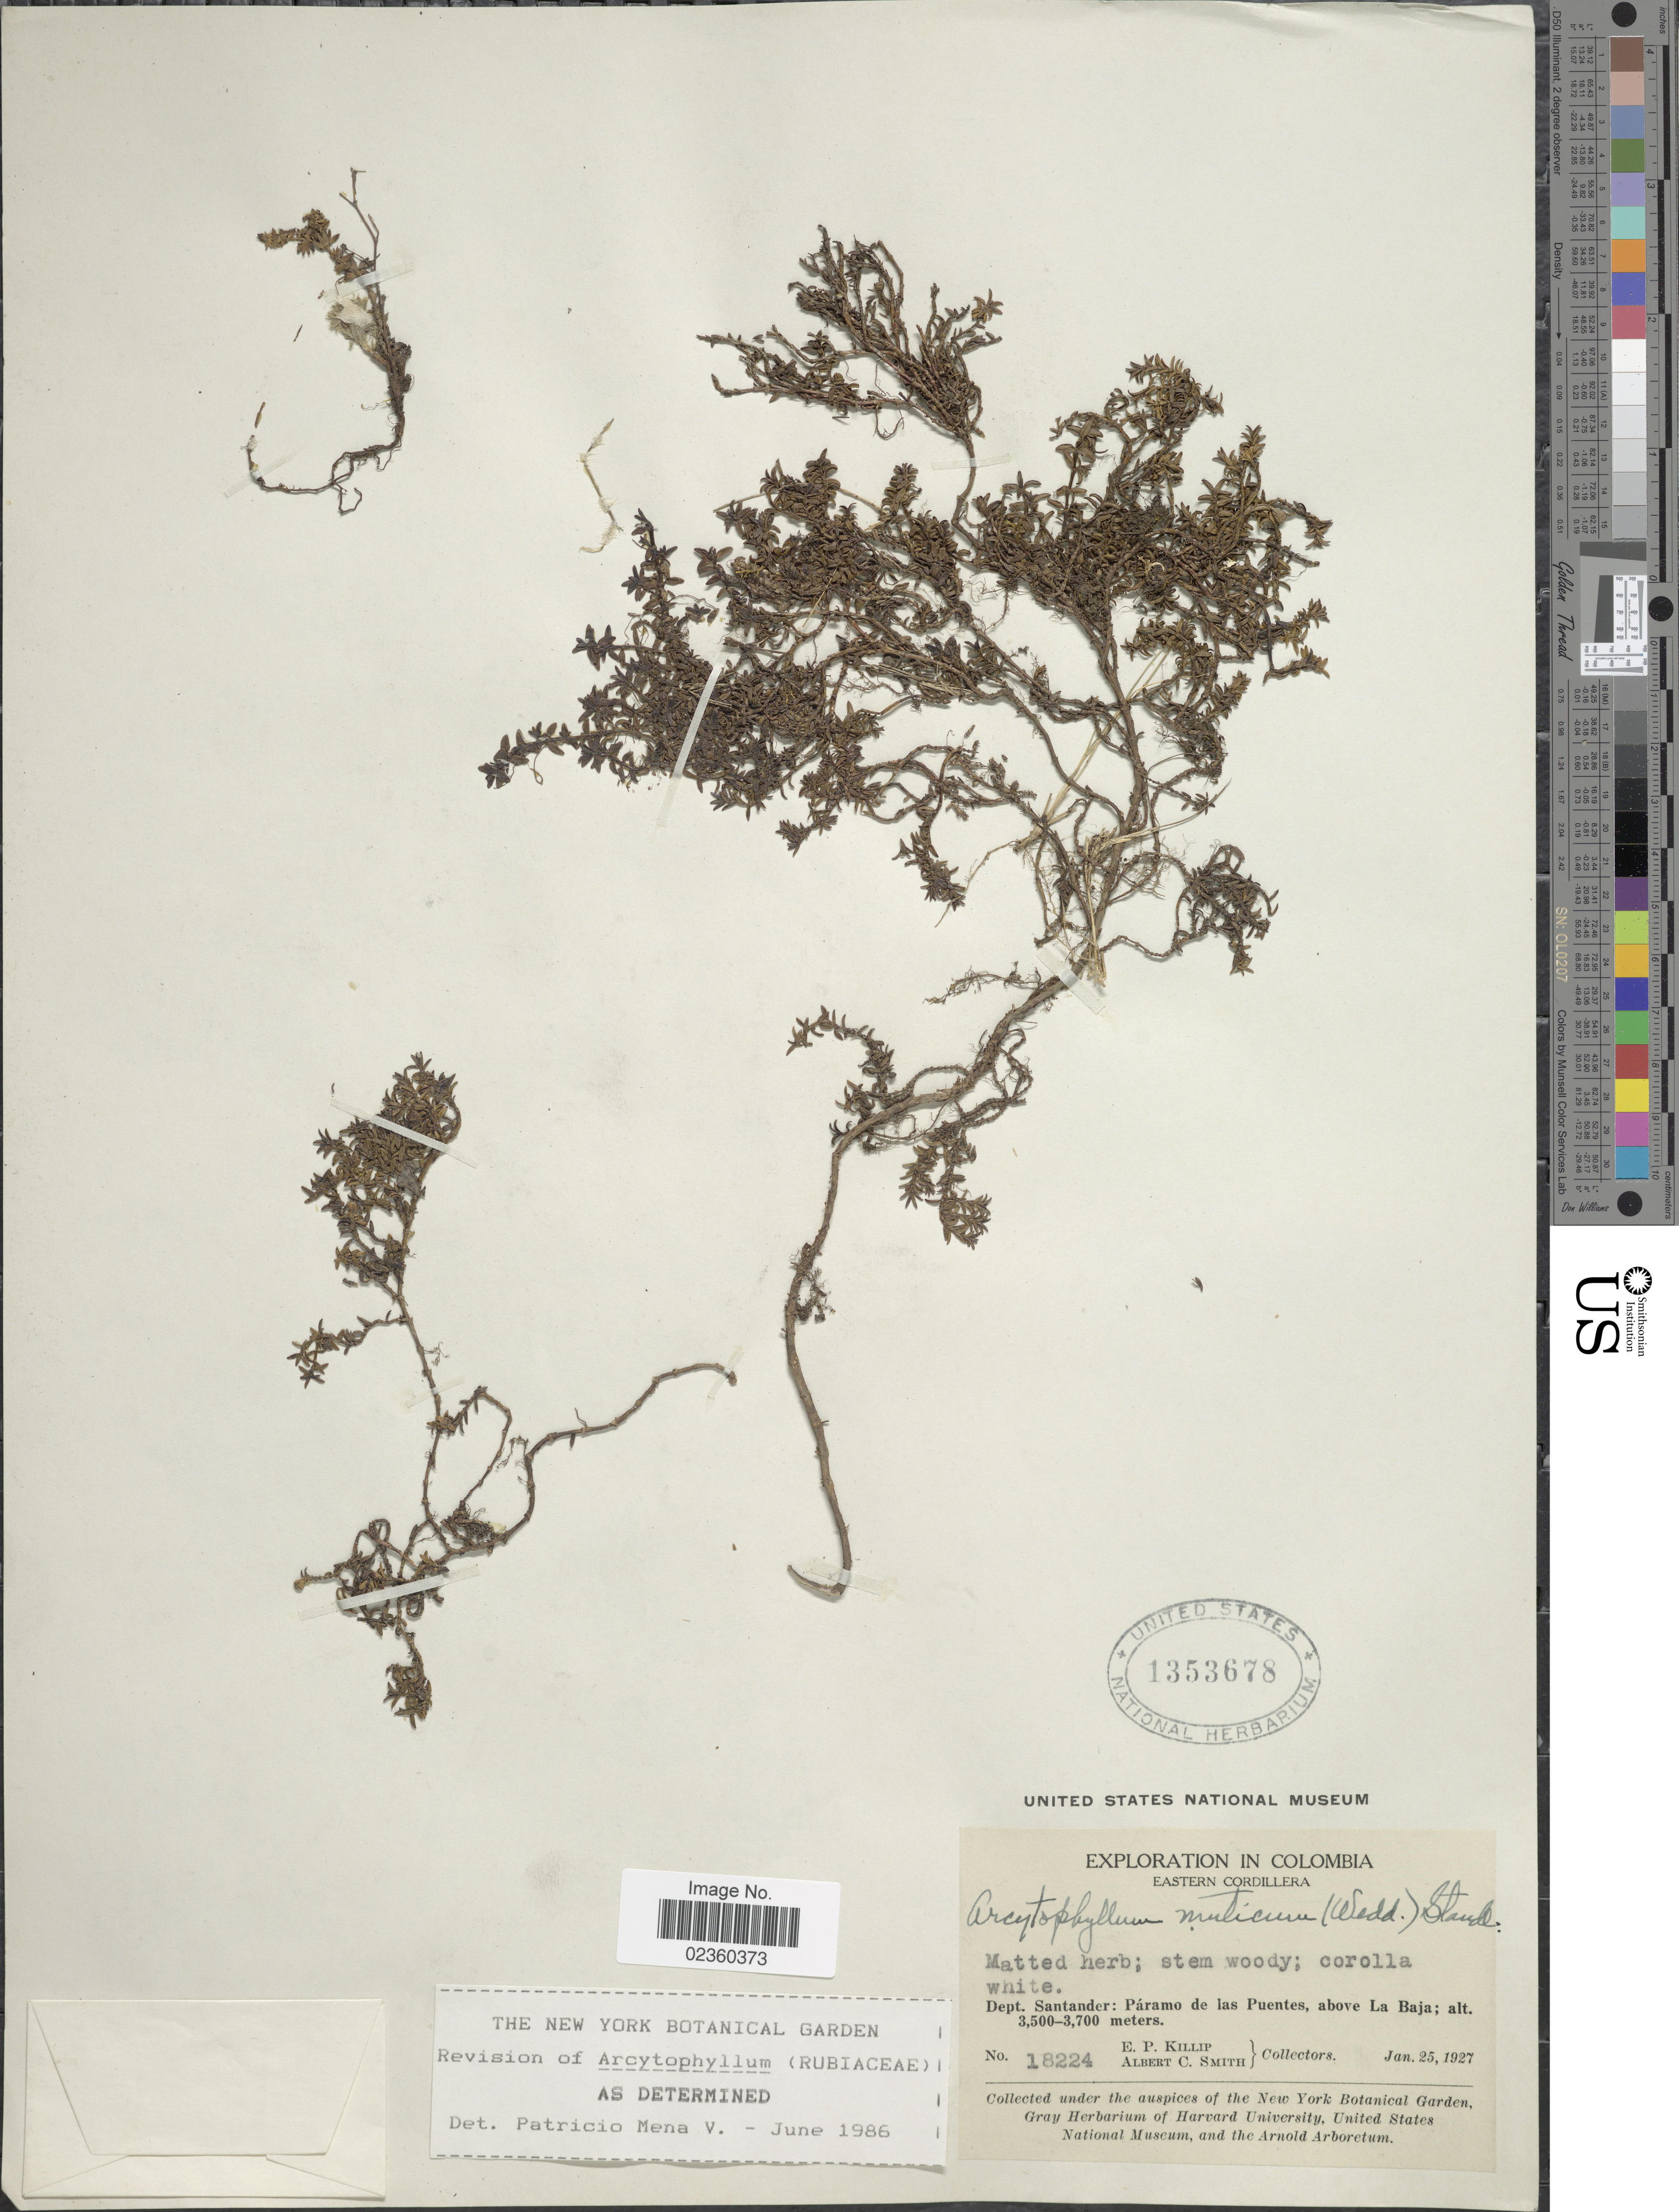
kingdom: Plantae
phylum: Tracheophyta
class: Magnoliopsida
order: Gentianales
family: Rubiaceae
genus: Arcytophyllum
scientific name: Arcytophyllum muticum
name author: (Wedd.) Standl.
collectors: E. P. Killip & A. C. Smith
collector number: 18224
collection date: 1927-01-25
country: Colombia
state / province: Santander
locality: Eastern Cordillera, Dept. Santander: Páramo de las Puentes, above La Baja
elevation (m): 3500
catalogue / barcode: US 1353678